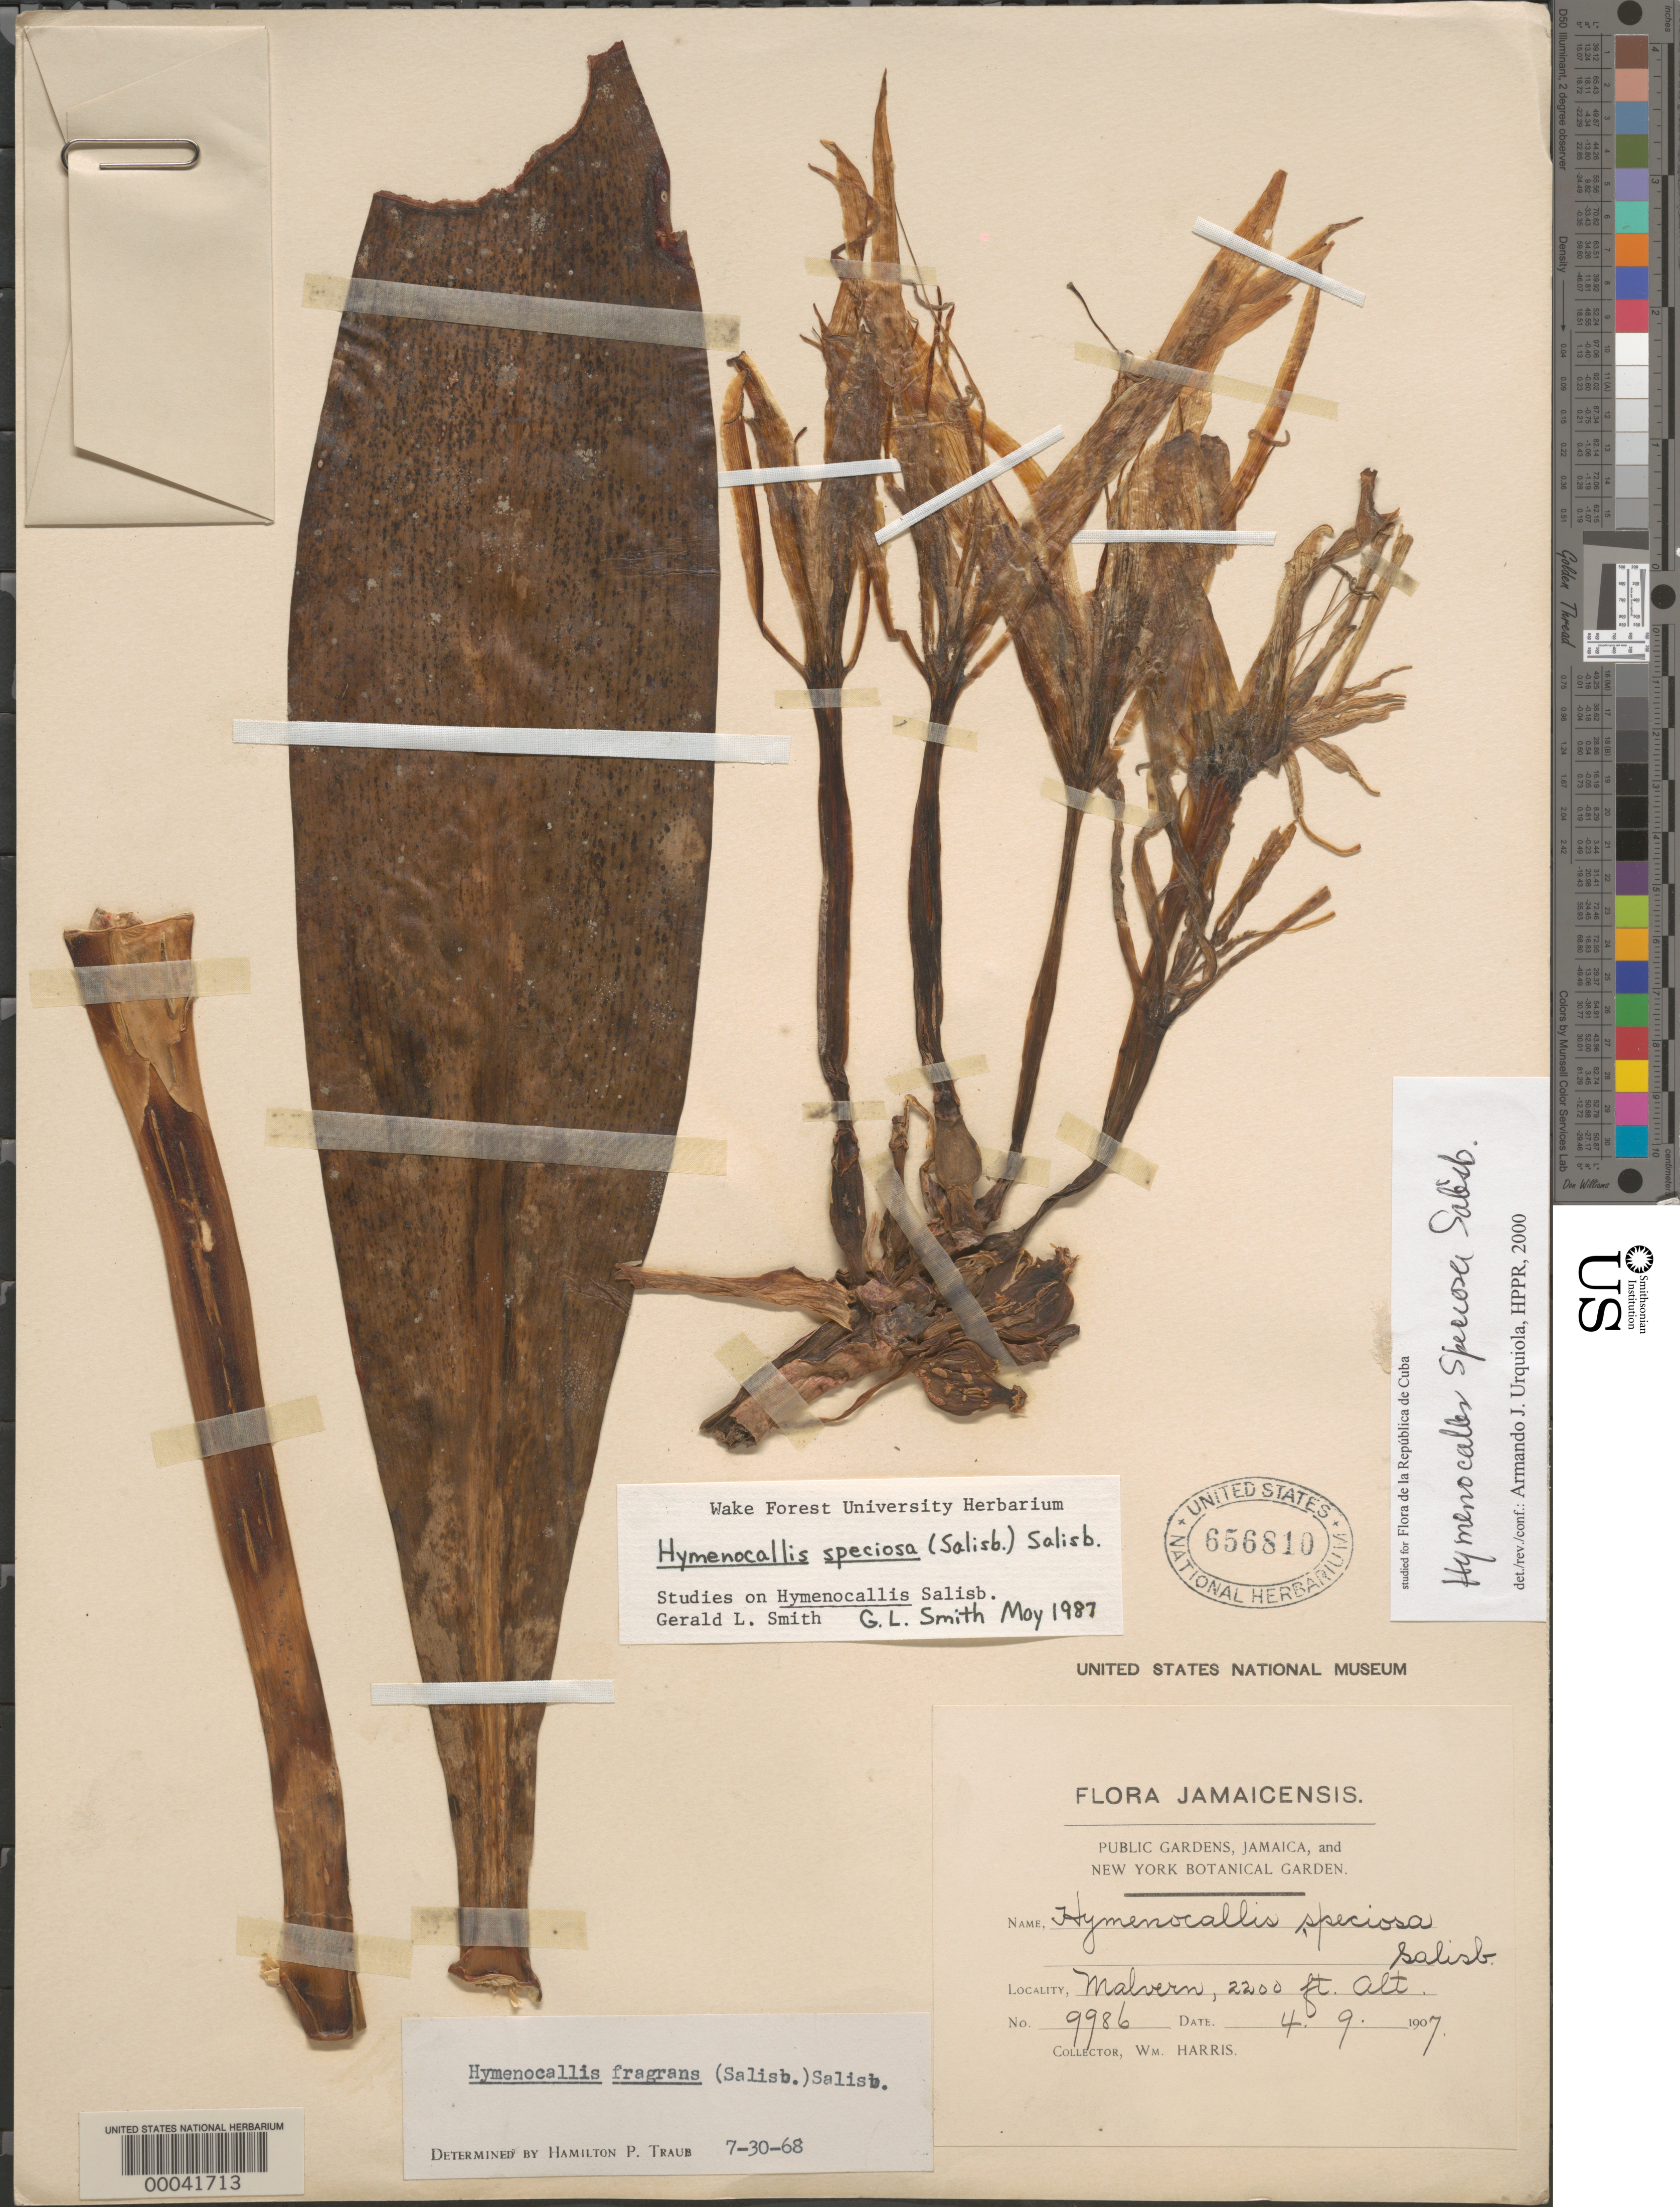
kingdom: Plantae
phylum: Tracheophyta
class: Liliopsida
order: Asparagales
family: Amaryllidaceae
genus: Hymenocallis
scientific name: Hymenocallis speciosa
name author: (L. f. ex Salisb.) Salisb.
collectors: W. H. Harris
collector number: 9986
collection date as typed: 04 Sep 1907 or 09 Apr 1907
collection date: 1907-04-09 or 1907-09-04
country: Jamaica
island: Greater Antilles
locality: Malvern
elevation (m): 671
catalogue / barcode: US 656810